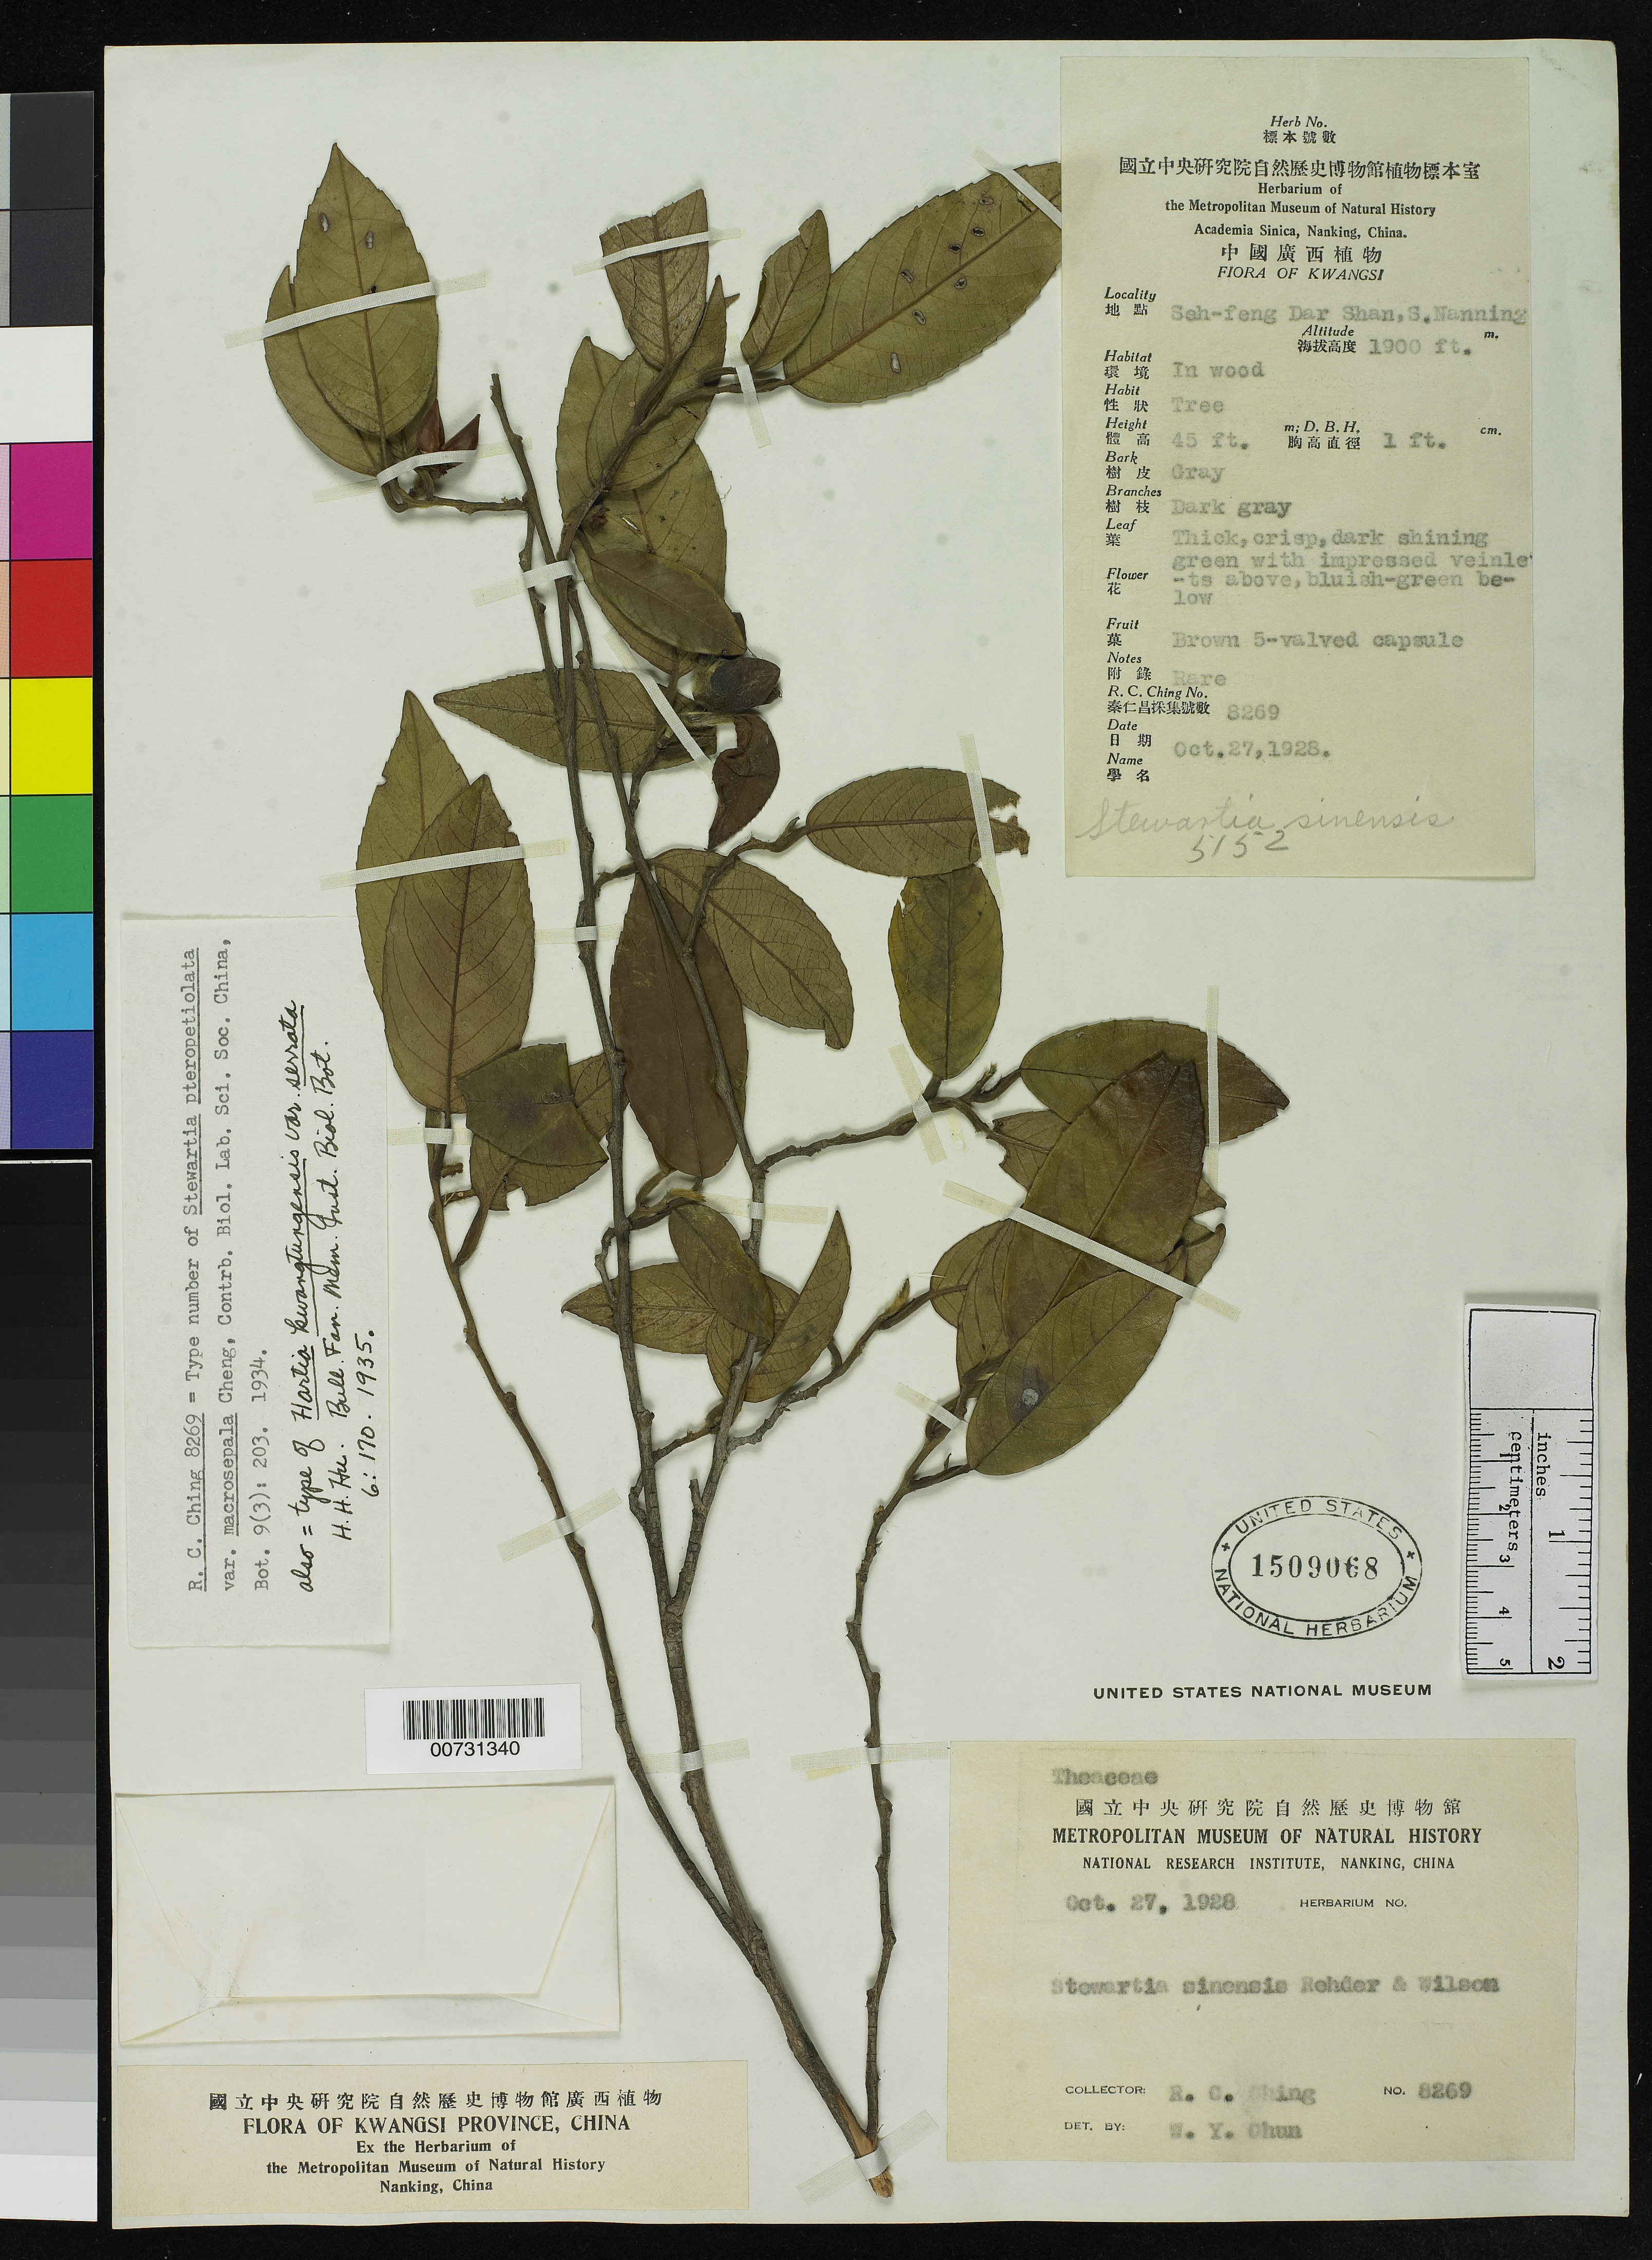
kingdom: Plantae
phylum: Tracheophyta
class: Magnoliopsida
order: Ericales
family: Theaceae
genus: Stewartia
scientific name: Stewartia pteropetiolata var. macrosepala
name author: W.C. Cheng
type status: Isotype; Isosyntype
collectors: R. C. Ching & W. Y. Chun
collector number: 8269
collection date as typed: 27 Oct 1928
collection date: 1928-10-27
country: China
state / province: Guangxi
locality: Kwangsi Province, She-feng Dar Shan, S. Nanning.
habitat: In wood.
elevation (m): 579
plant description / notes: Also an isotype of Hartia kwangtungensis var. serrata Hu.; Accepted name acc. to Tropicos is Hartia villosa var. kwangtungensis (Chun) Chang.; Also an isosyntype of Stewartia pteropetiolata var. macrosepala Cheng.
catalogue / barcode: US 1509068